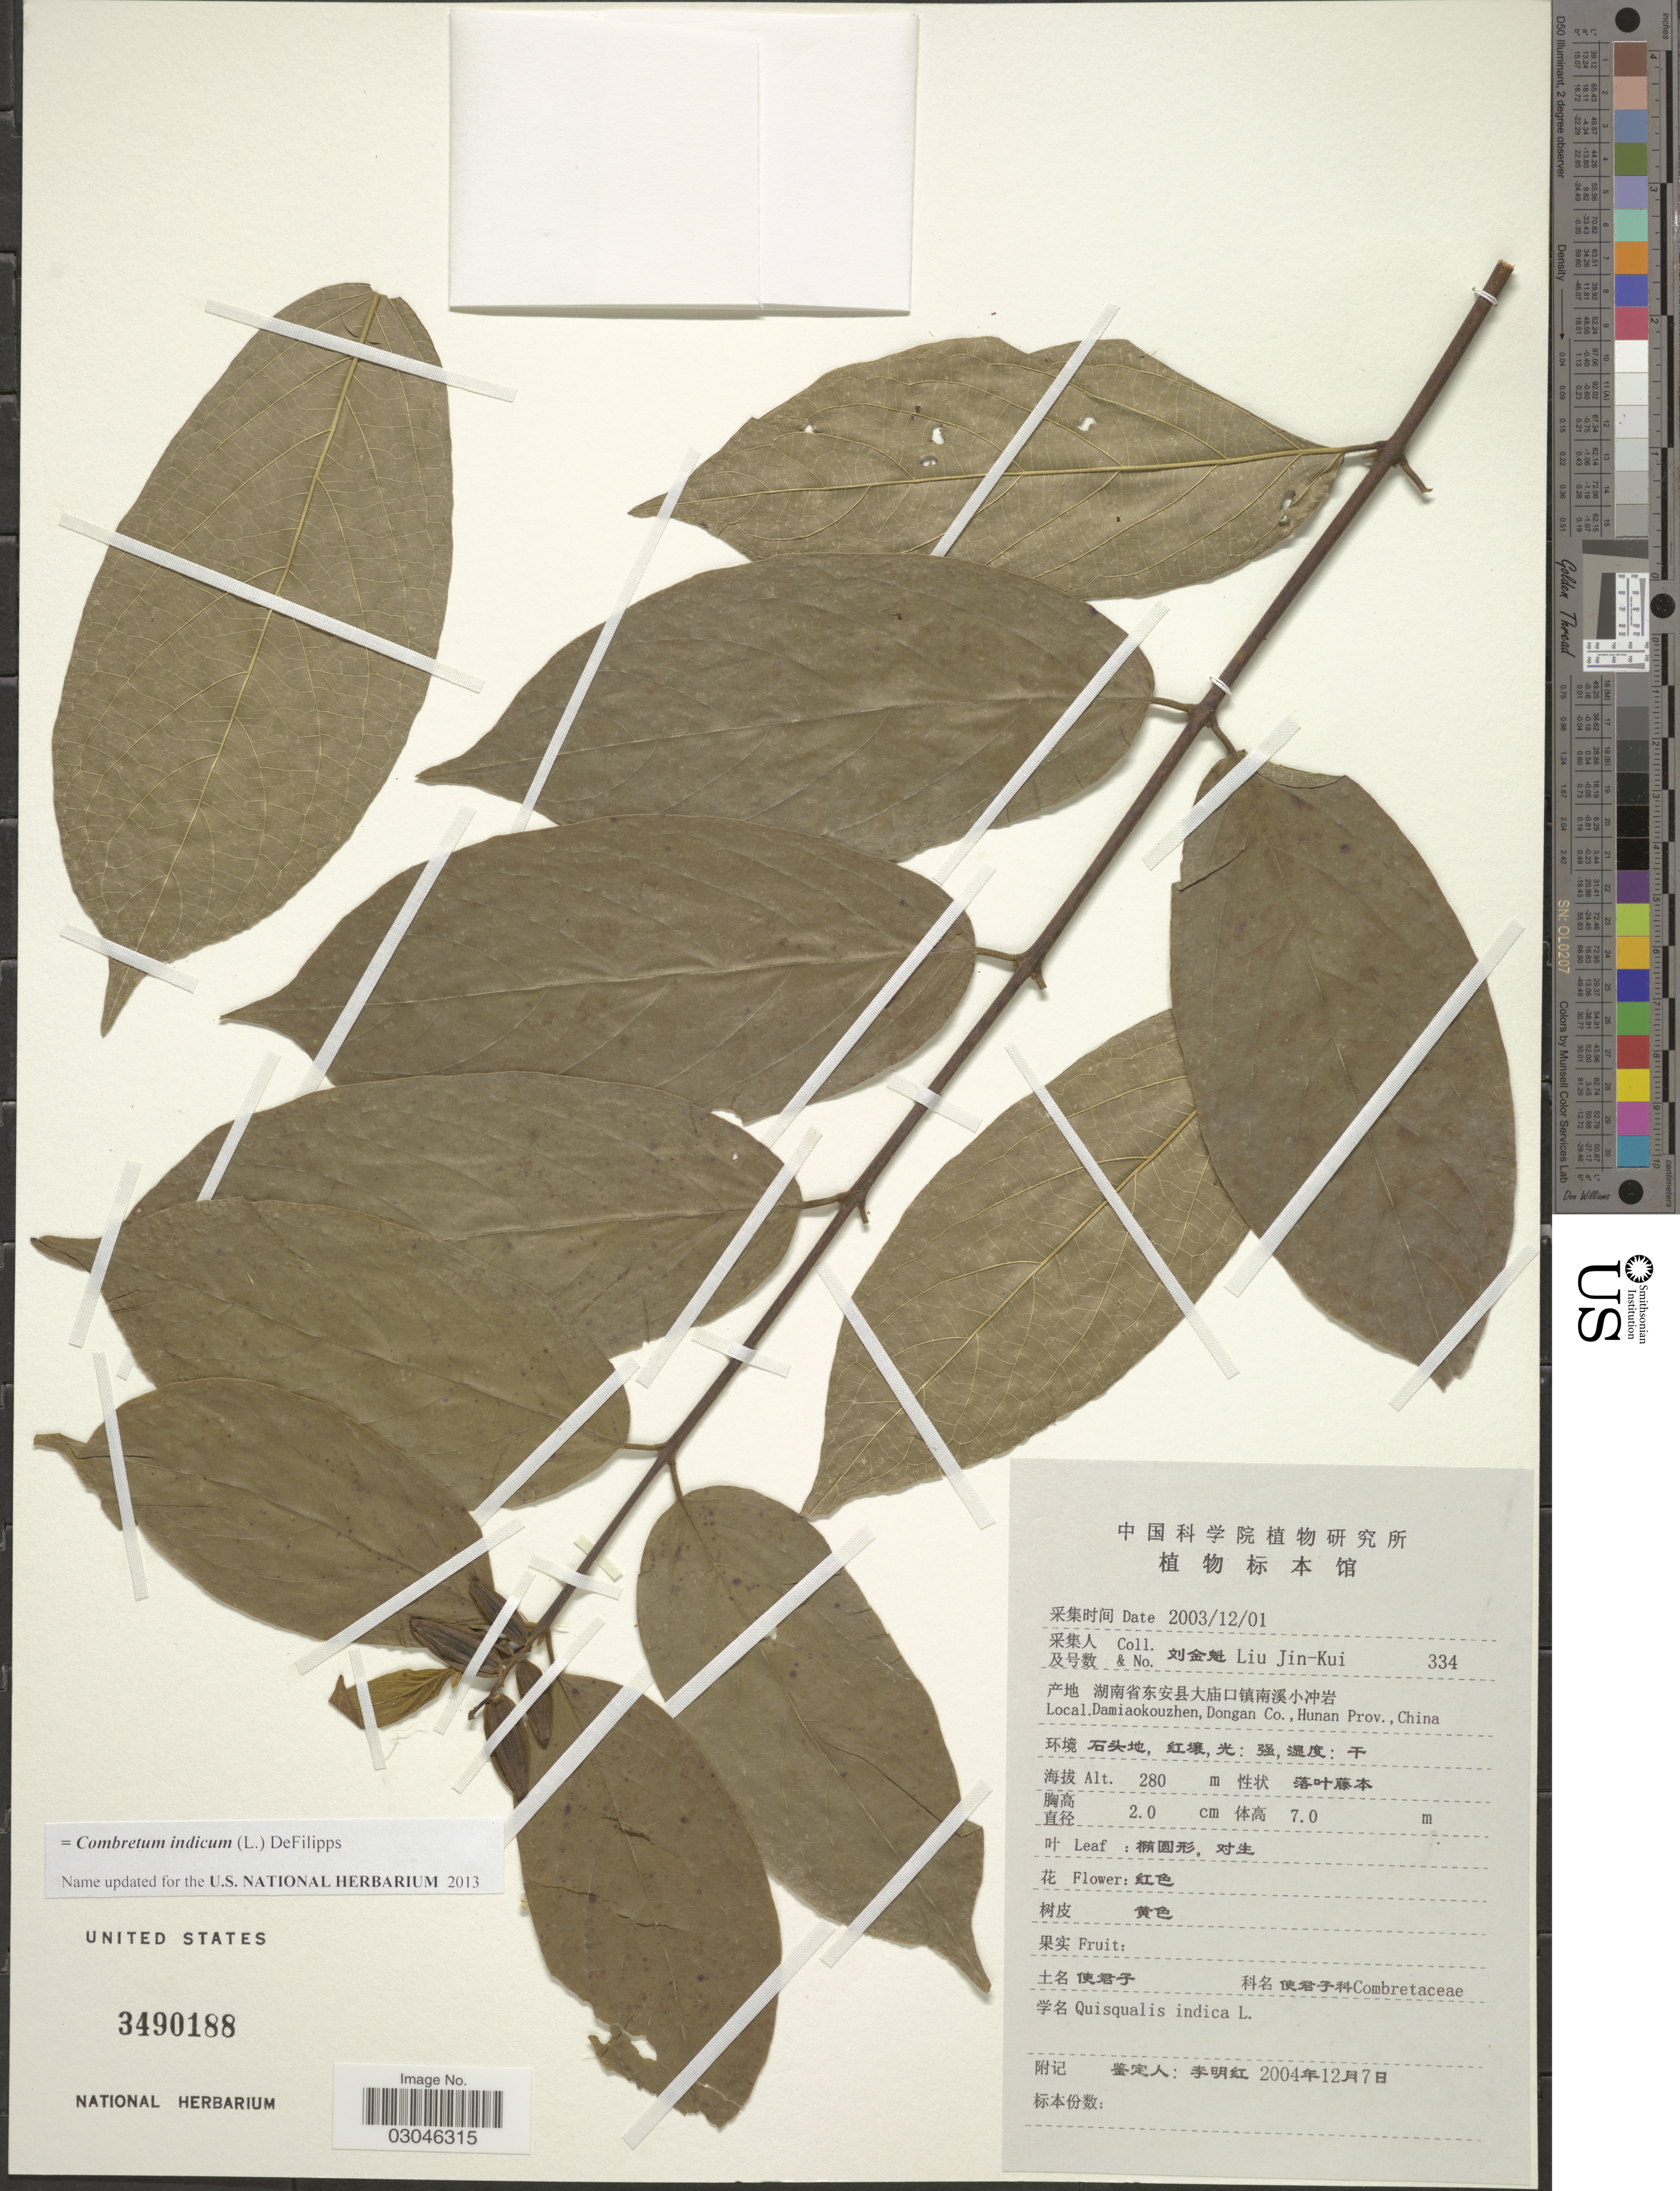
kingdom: Plantae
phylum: Tracheophyta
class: Magnoliopsida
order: Myrtales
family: Combretaceae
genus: Combretum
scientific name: Combretum indicum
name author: (L.) DeFilipps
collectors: Liu Jin-Kui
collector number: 334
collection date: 2003-12-01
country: China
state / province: Hunan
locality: Damiaokouzhen, Dongan Co.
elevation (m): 280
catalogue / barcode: US 3490188